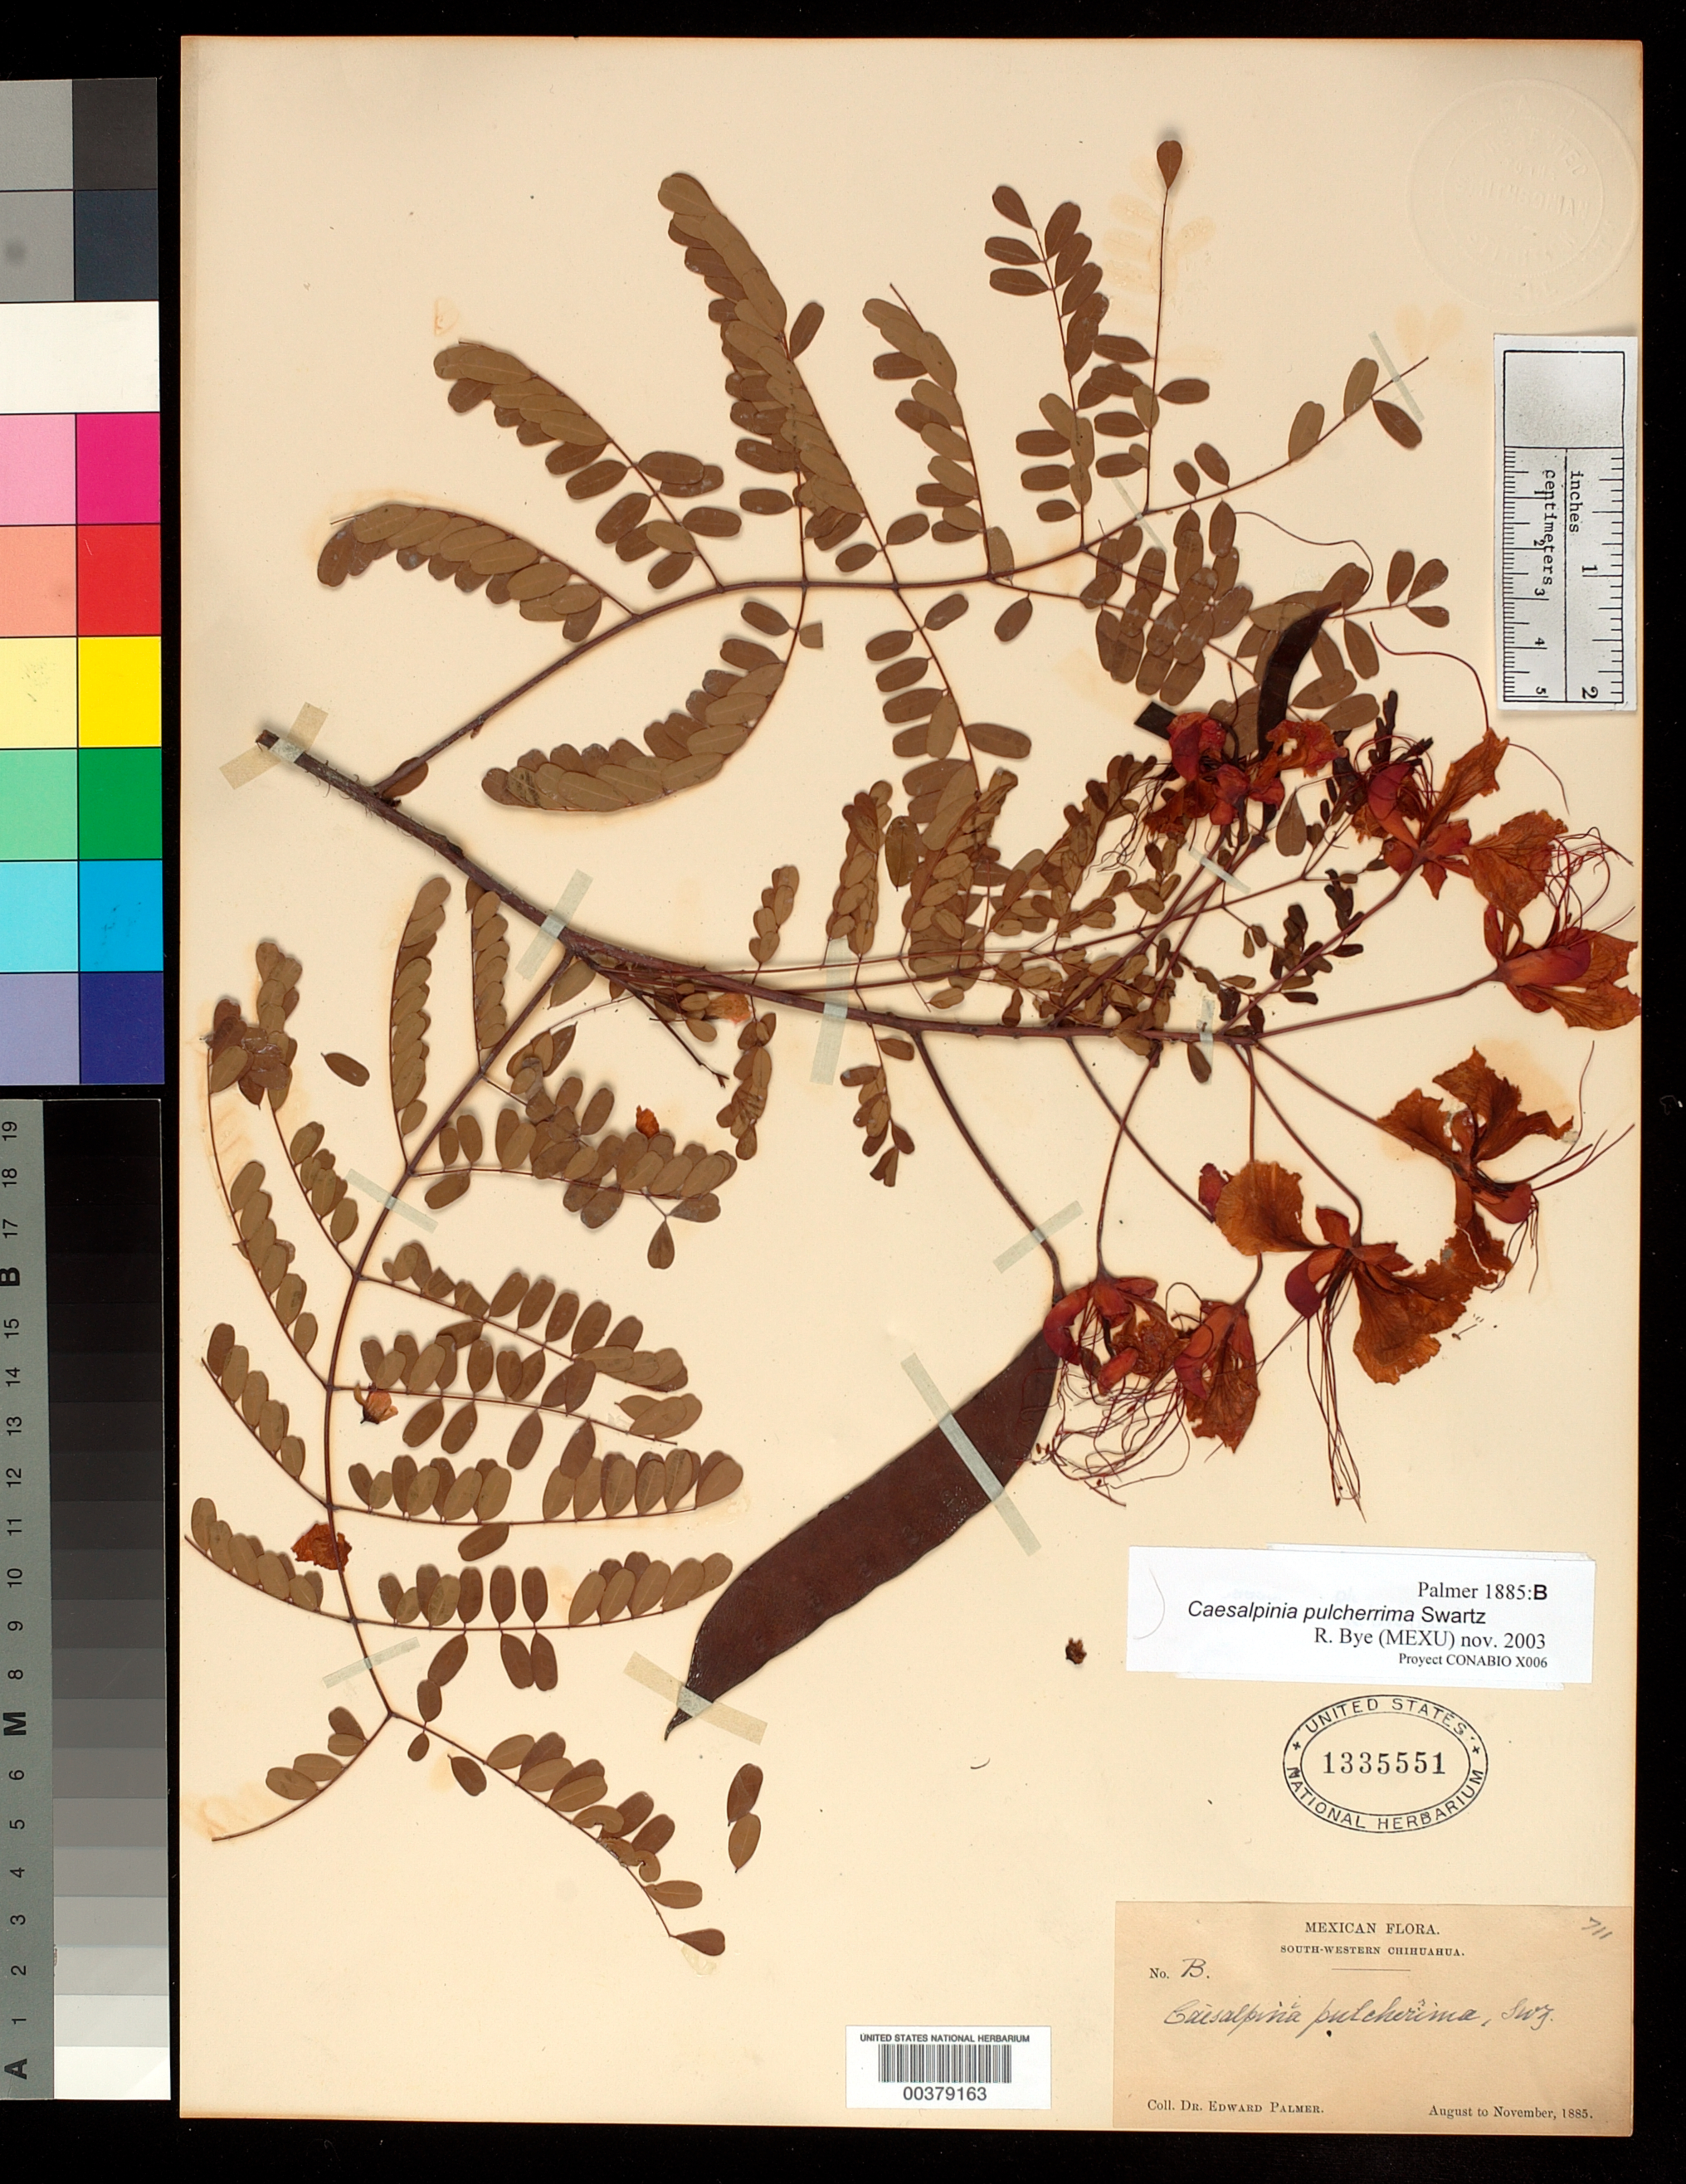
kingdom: Plantae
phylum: Tracheophyta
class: Magnoliopsida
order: Fabales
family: Fabaceae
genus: Caesalpinia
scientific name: Caesalpinia pulcherrima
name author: (L.) Sw.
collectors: E. Palmer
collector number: B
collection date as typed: Aug 1885 to -- Nov 1885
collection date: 1885-08/1885-11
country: Mexico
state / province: Chihuahua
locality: SW Chihuahua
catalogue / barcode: US 1335551